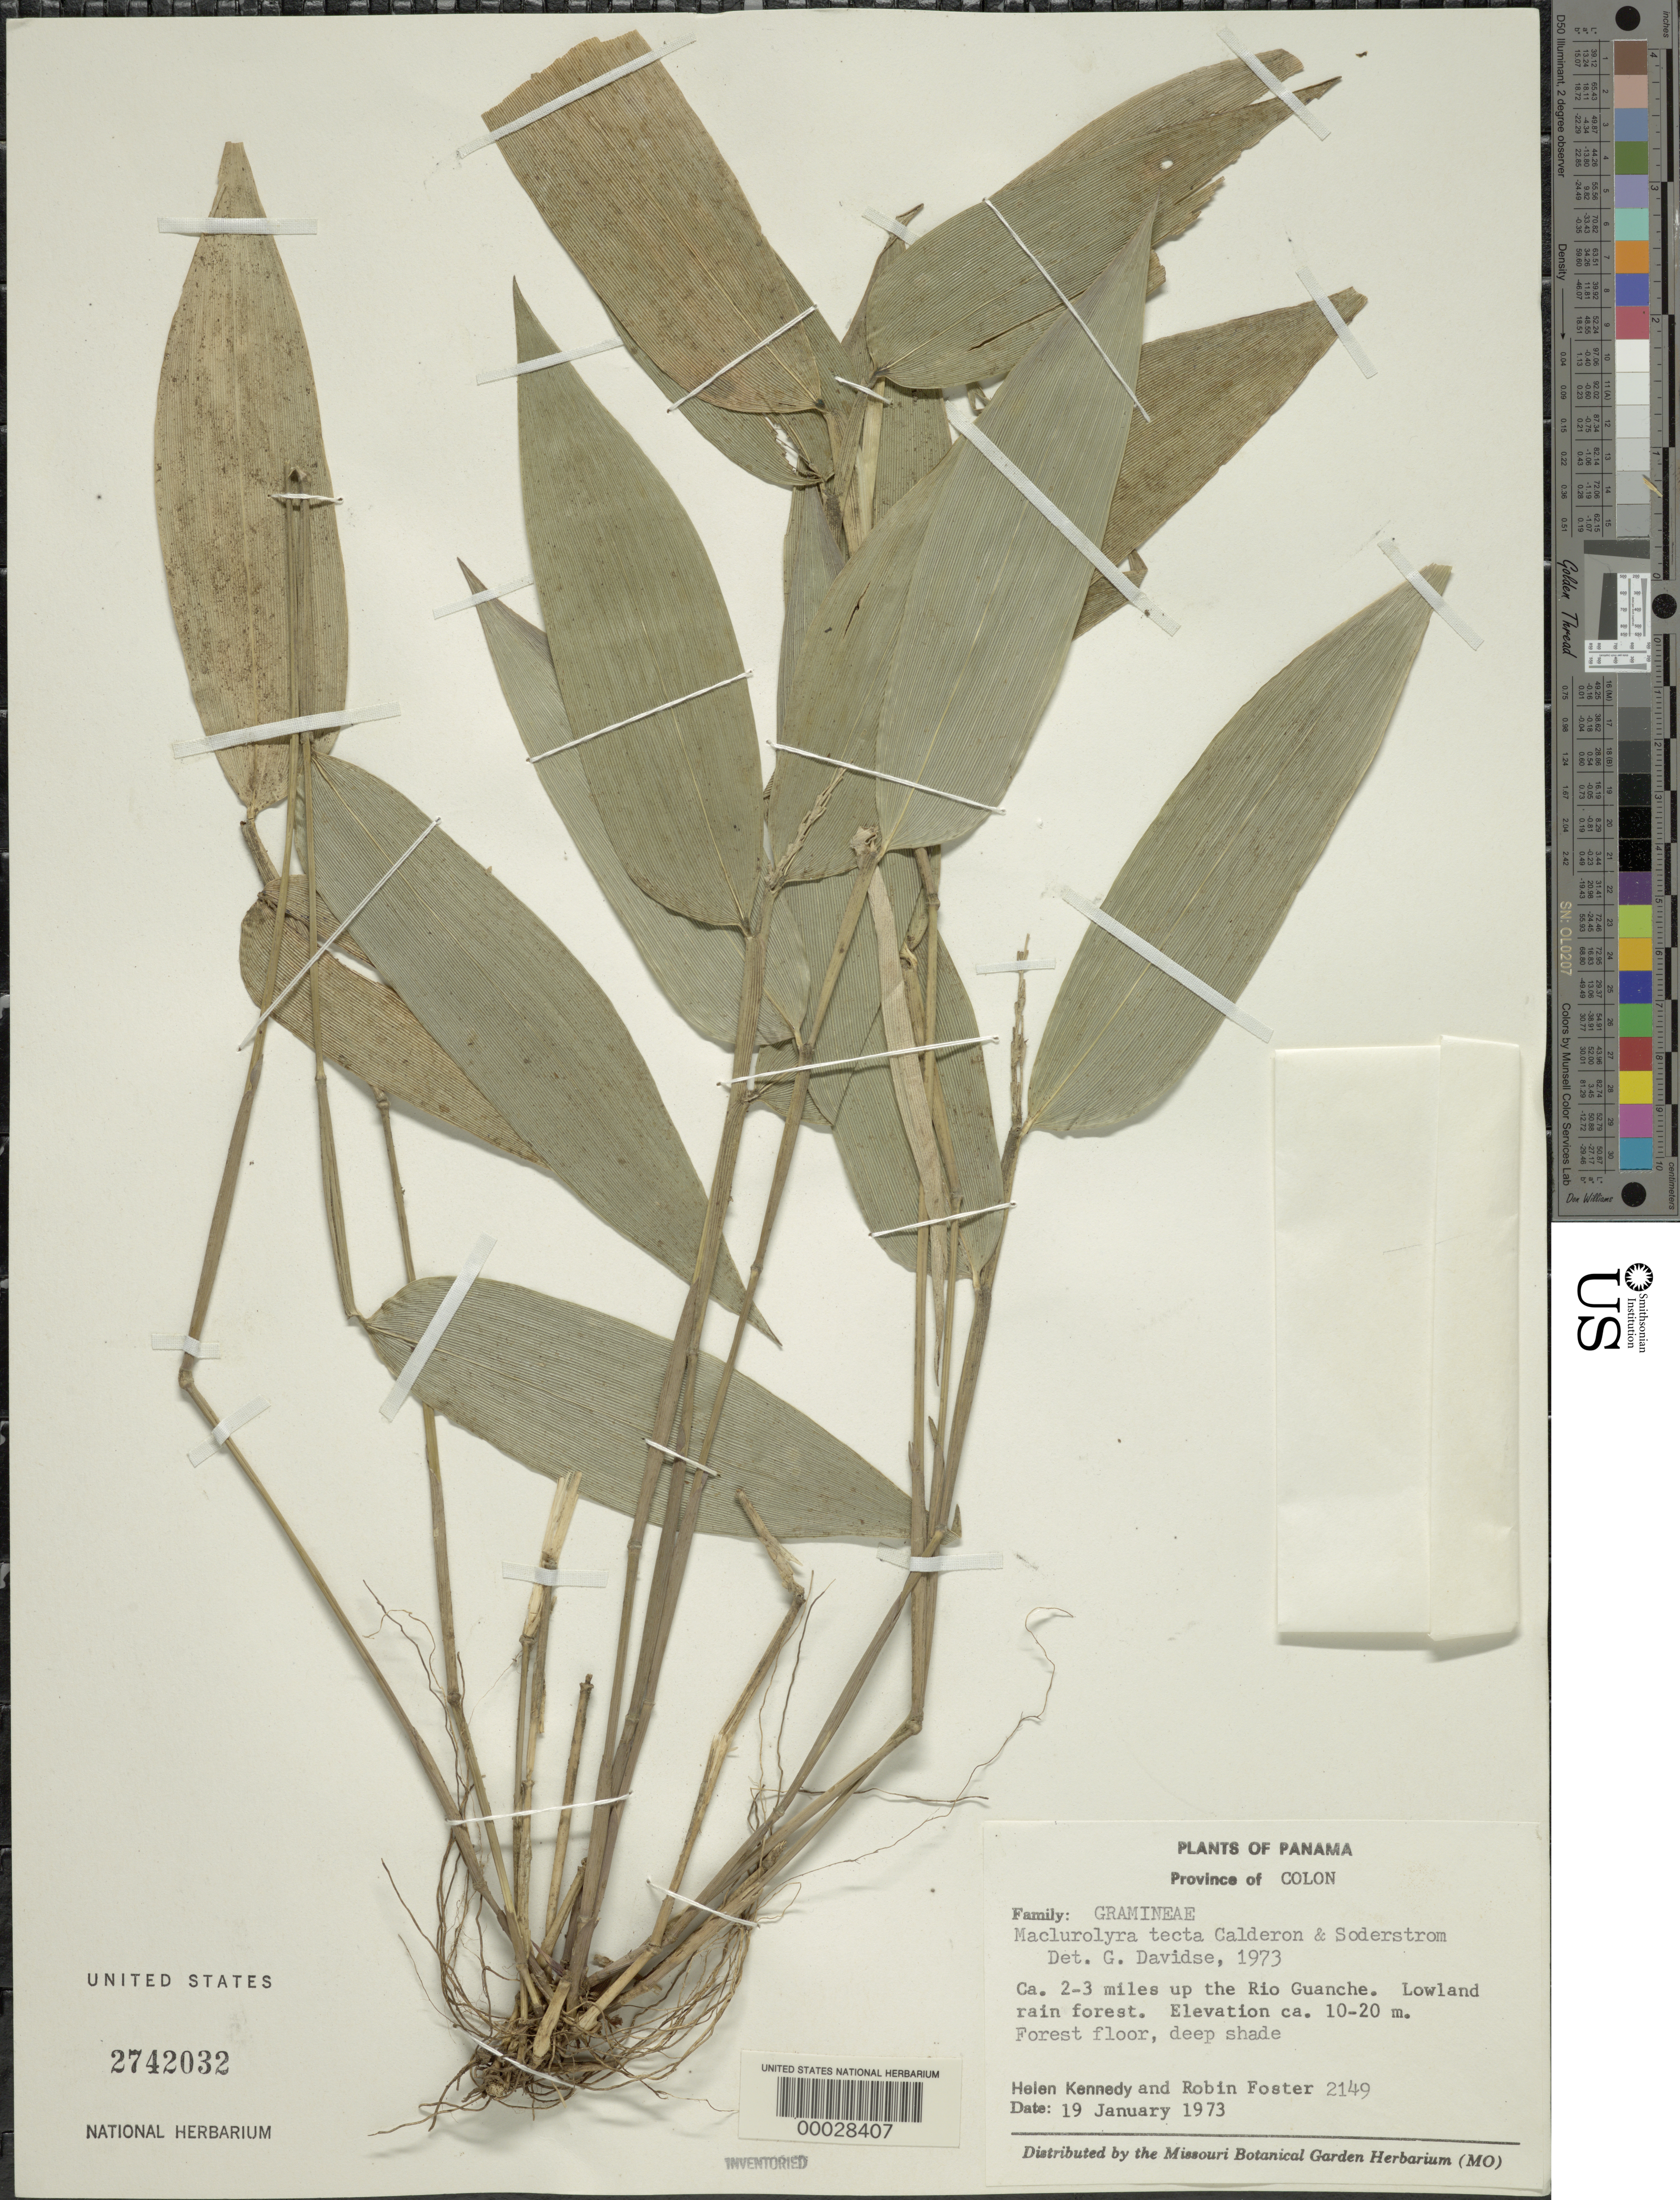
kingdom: Plantae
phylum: Tracheophyta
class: Liliopsida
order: Poales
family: Poaceae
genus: Maclurolyra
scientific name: Maclurolyra tecta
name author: C. E. Calderón & Soderstr.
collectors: H. Kennedy & R. B. Foster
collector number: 2149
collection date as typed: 19 Jan 1973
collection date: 1973-01-19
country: Panama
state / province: Colón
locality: Rio Guanche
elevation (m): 10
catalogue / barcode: US 2742032